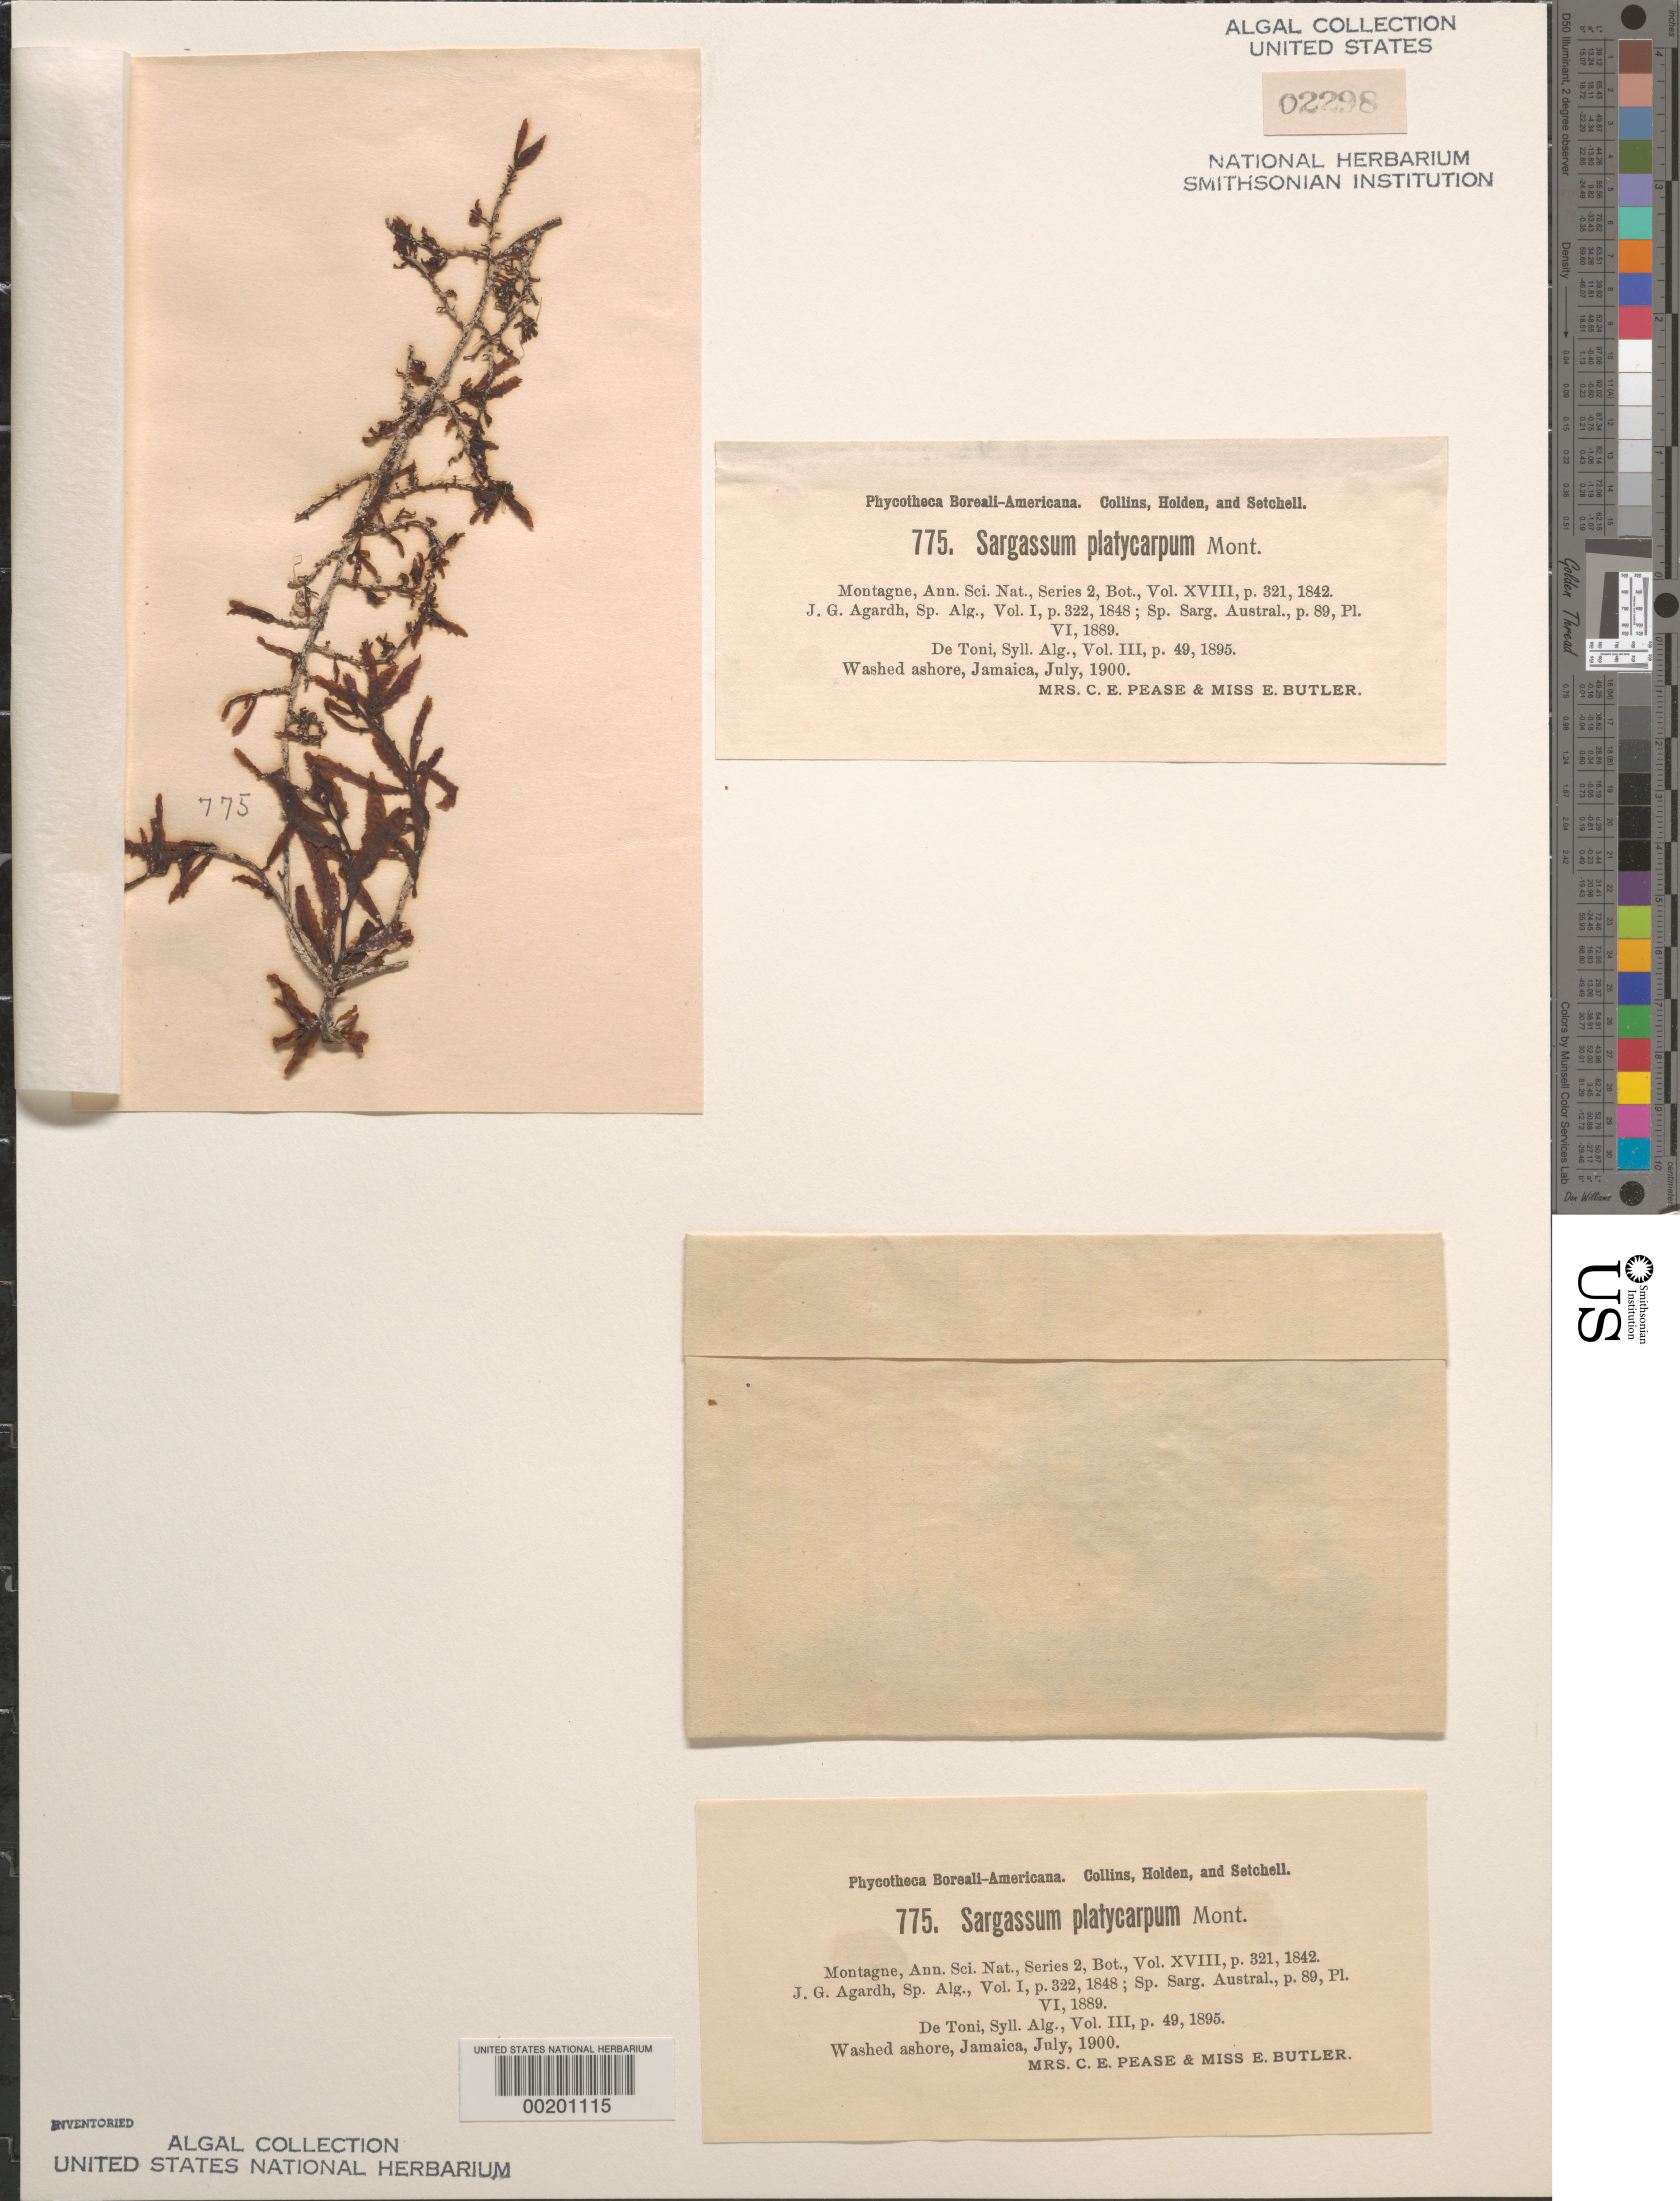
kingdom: Chromista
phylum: Ochrophyta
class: Phaeophyceae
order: Fucales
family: Sargassaceae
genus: Sargassum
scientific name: Sargassum platycarpum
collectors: C. Pease & E. Butler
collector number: PB-A 775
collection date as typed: Jul 1908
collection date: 1908-07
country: Jamaica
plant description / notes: Collins, Holden & Setchell, Phycotheca Boreali-Americana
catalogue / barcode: US 2298